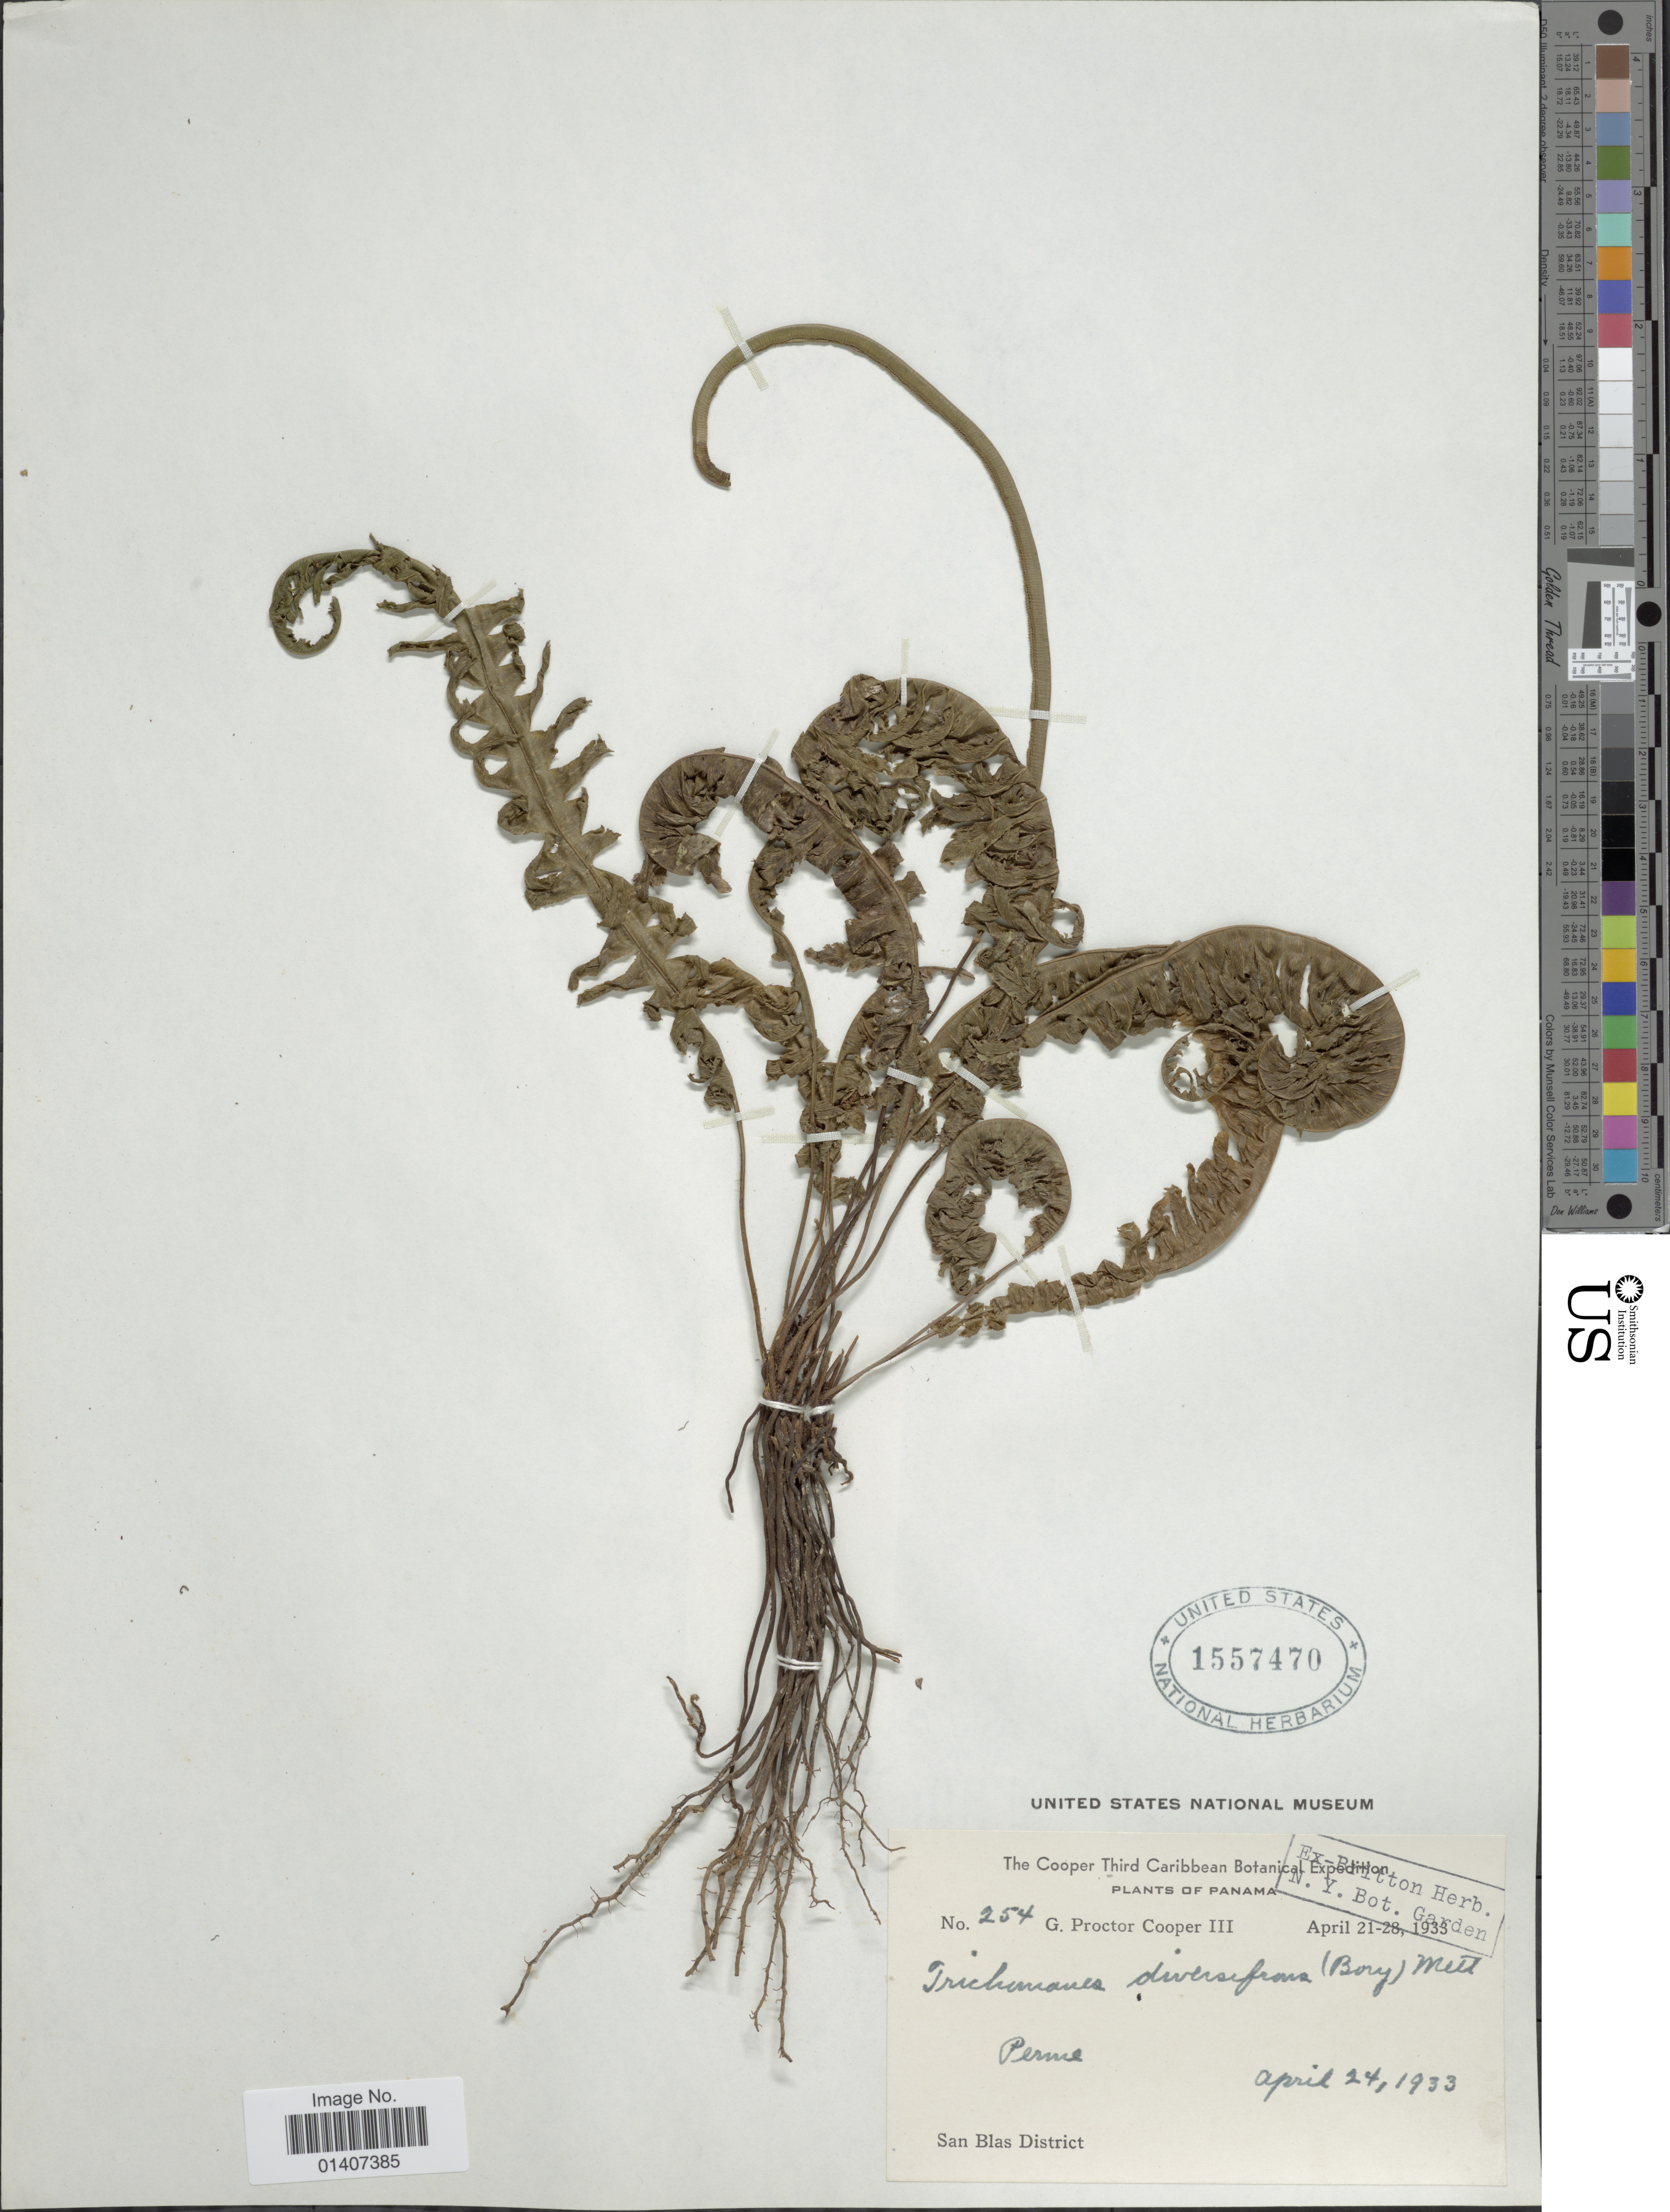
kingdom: Plantae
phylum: Tracheophyta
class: Polypodiopsida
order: Hymenophyllales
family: Hymenophyllaceae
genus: Trichomanes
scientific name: Trichomanes diversifrons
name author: (Bory) Mett. ex Sadeb.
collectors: G. Cooper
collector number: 254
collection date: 1933-04-21/1933-04-28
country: Panama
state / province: Kuna Yala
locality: Perme, San Blas District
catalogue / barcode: US 1557470